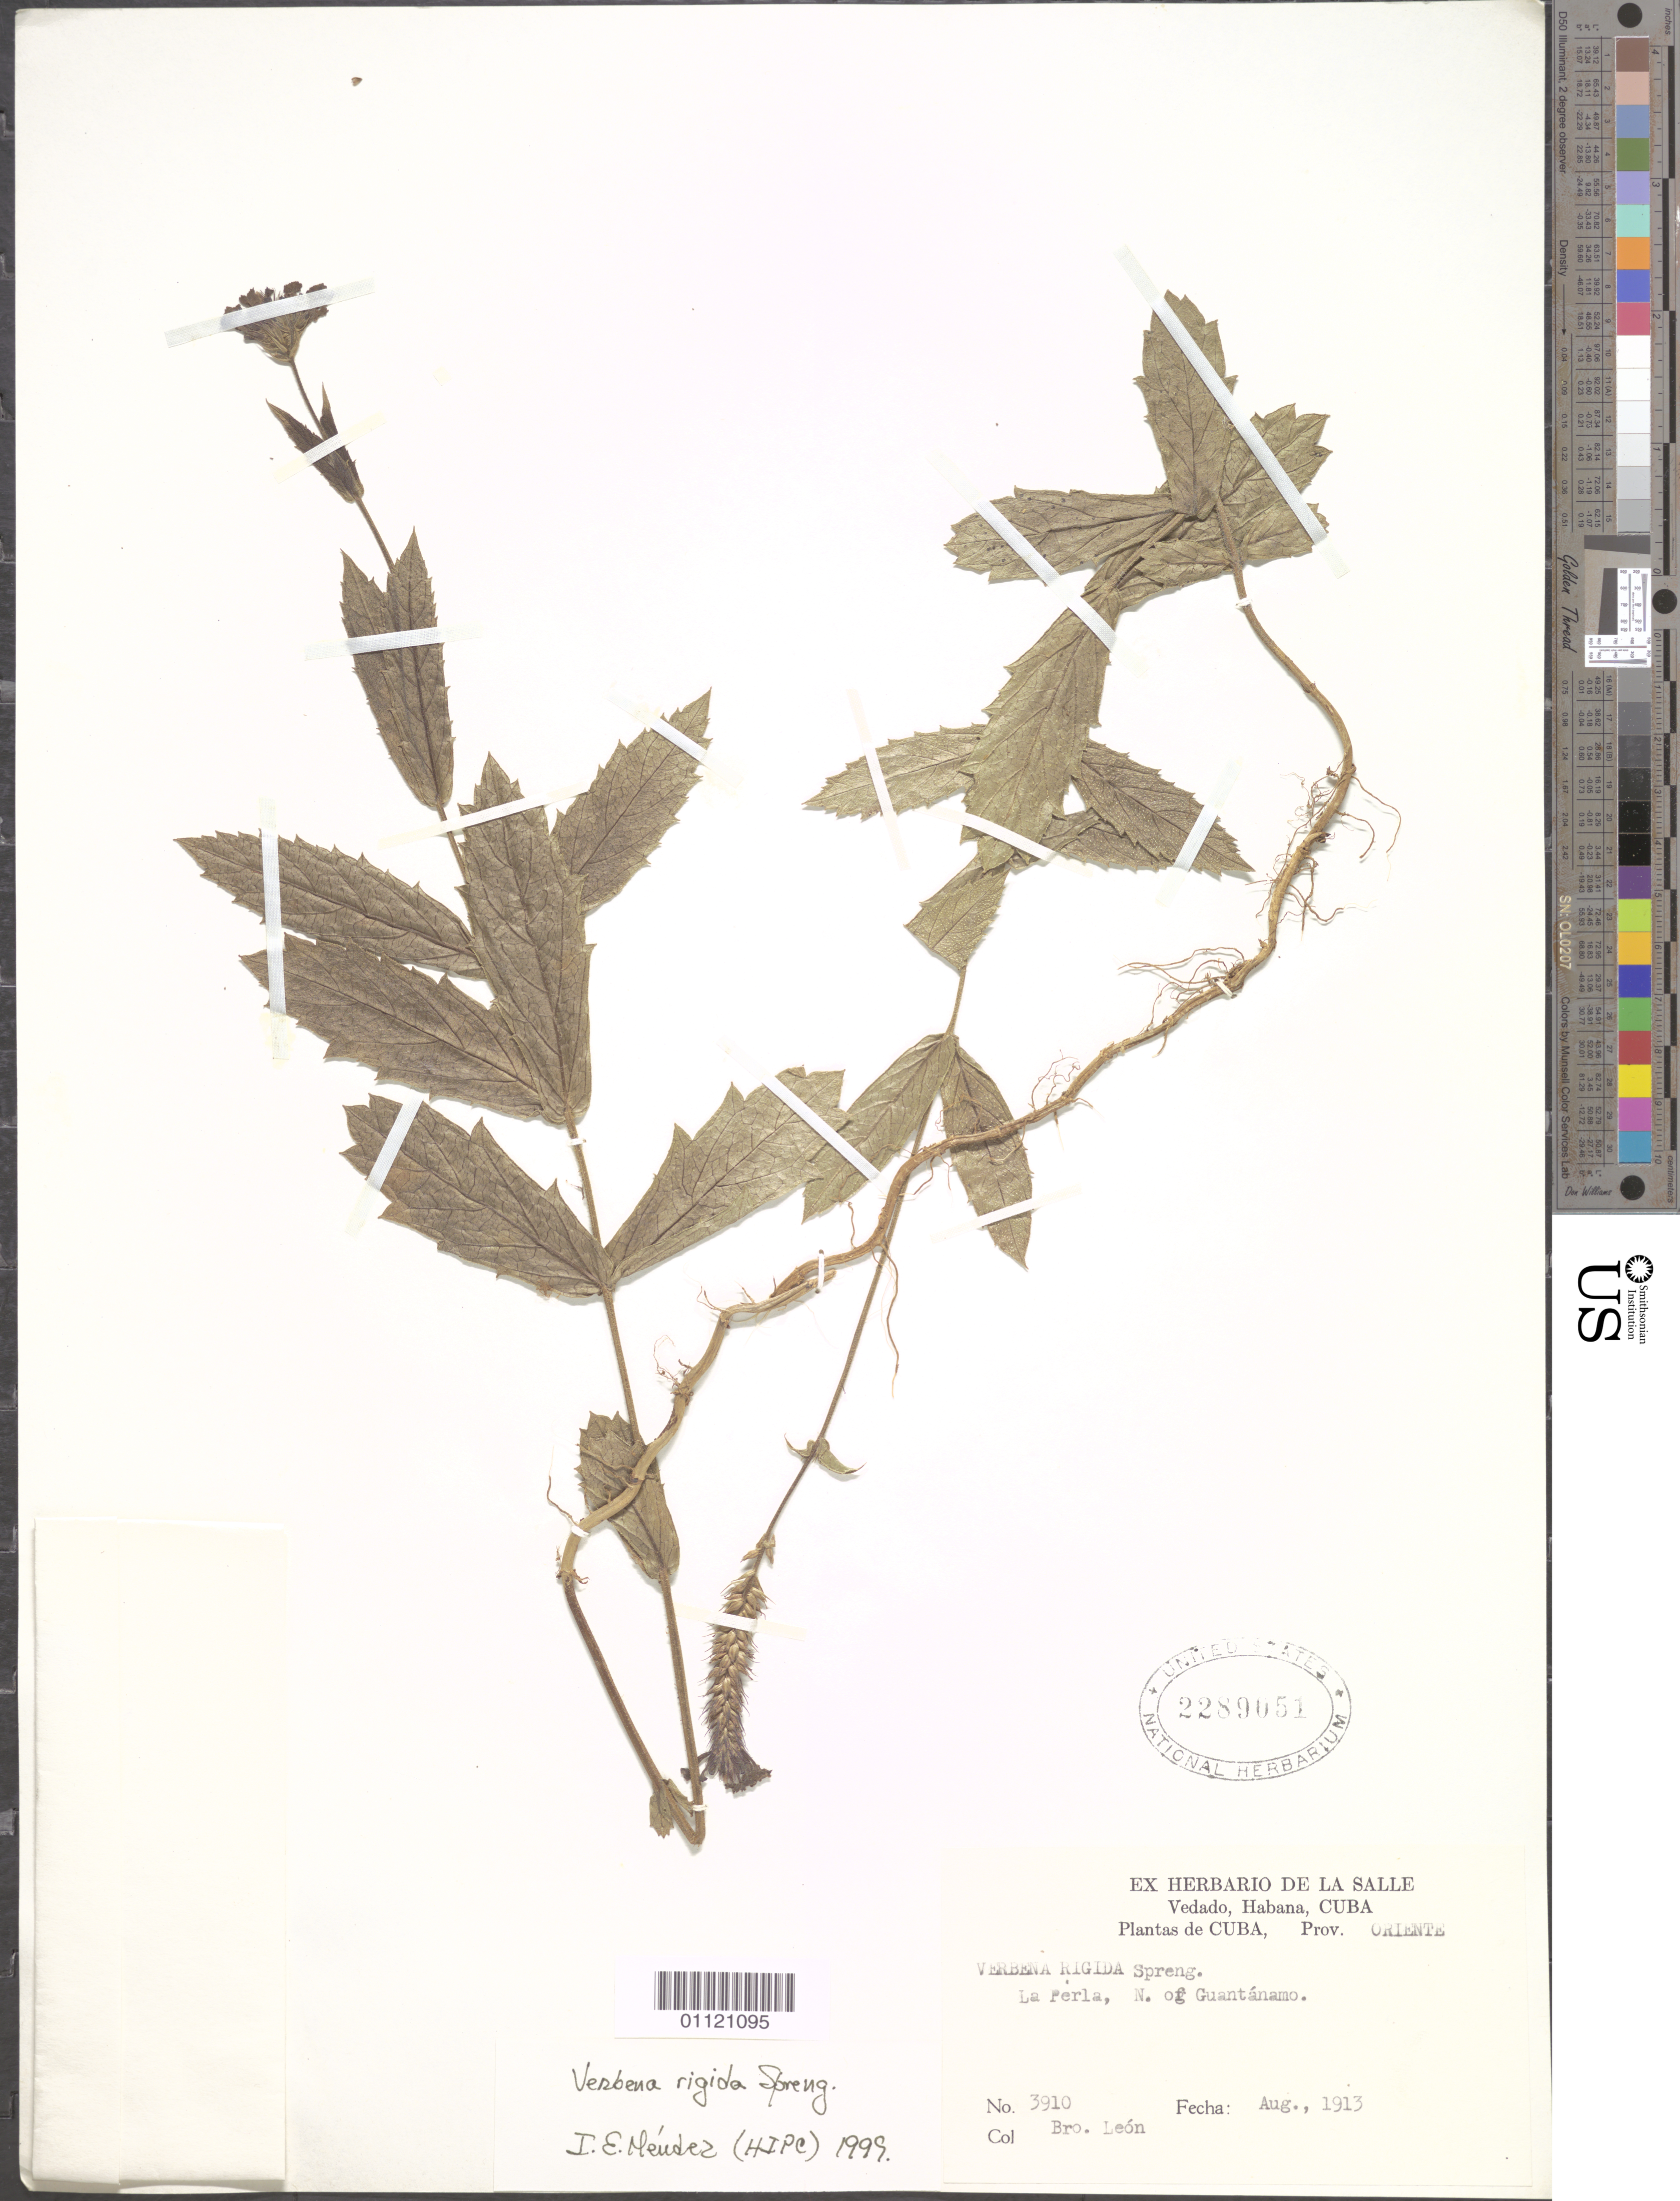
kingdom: Plantae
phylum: Tracheophyta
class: Magnoliopsida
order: Lamiales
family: Verbenaceae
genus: Verbena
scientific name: Verbena rigida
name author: Spreng.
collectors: Bro. León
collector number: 3910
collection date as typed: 01 Aug 1913 to 31 Aug 1913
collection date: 1913-08-01/1913-08-31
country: Cuba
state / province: Guantanamo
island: Cuba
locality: La Perla, N of Guantánamo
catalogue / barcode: US 2289051